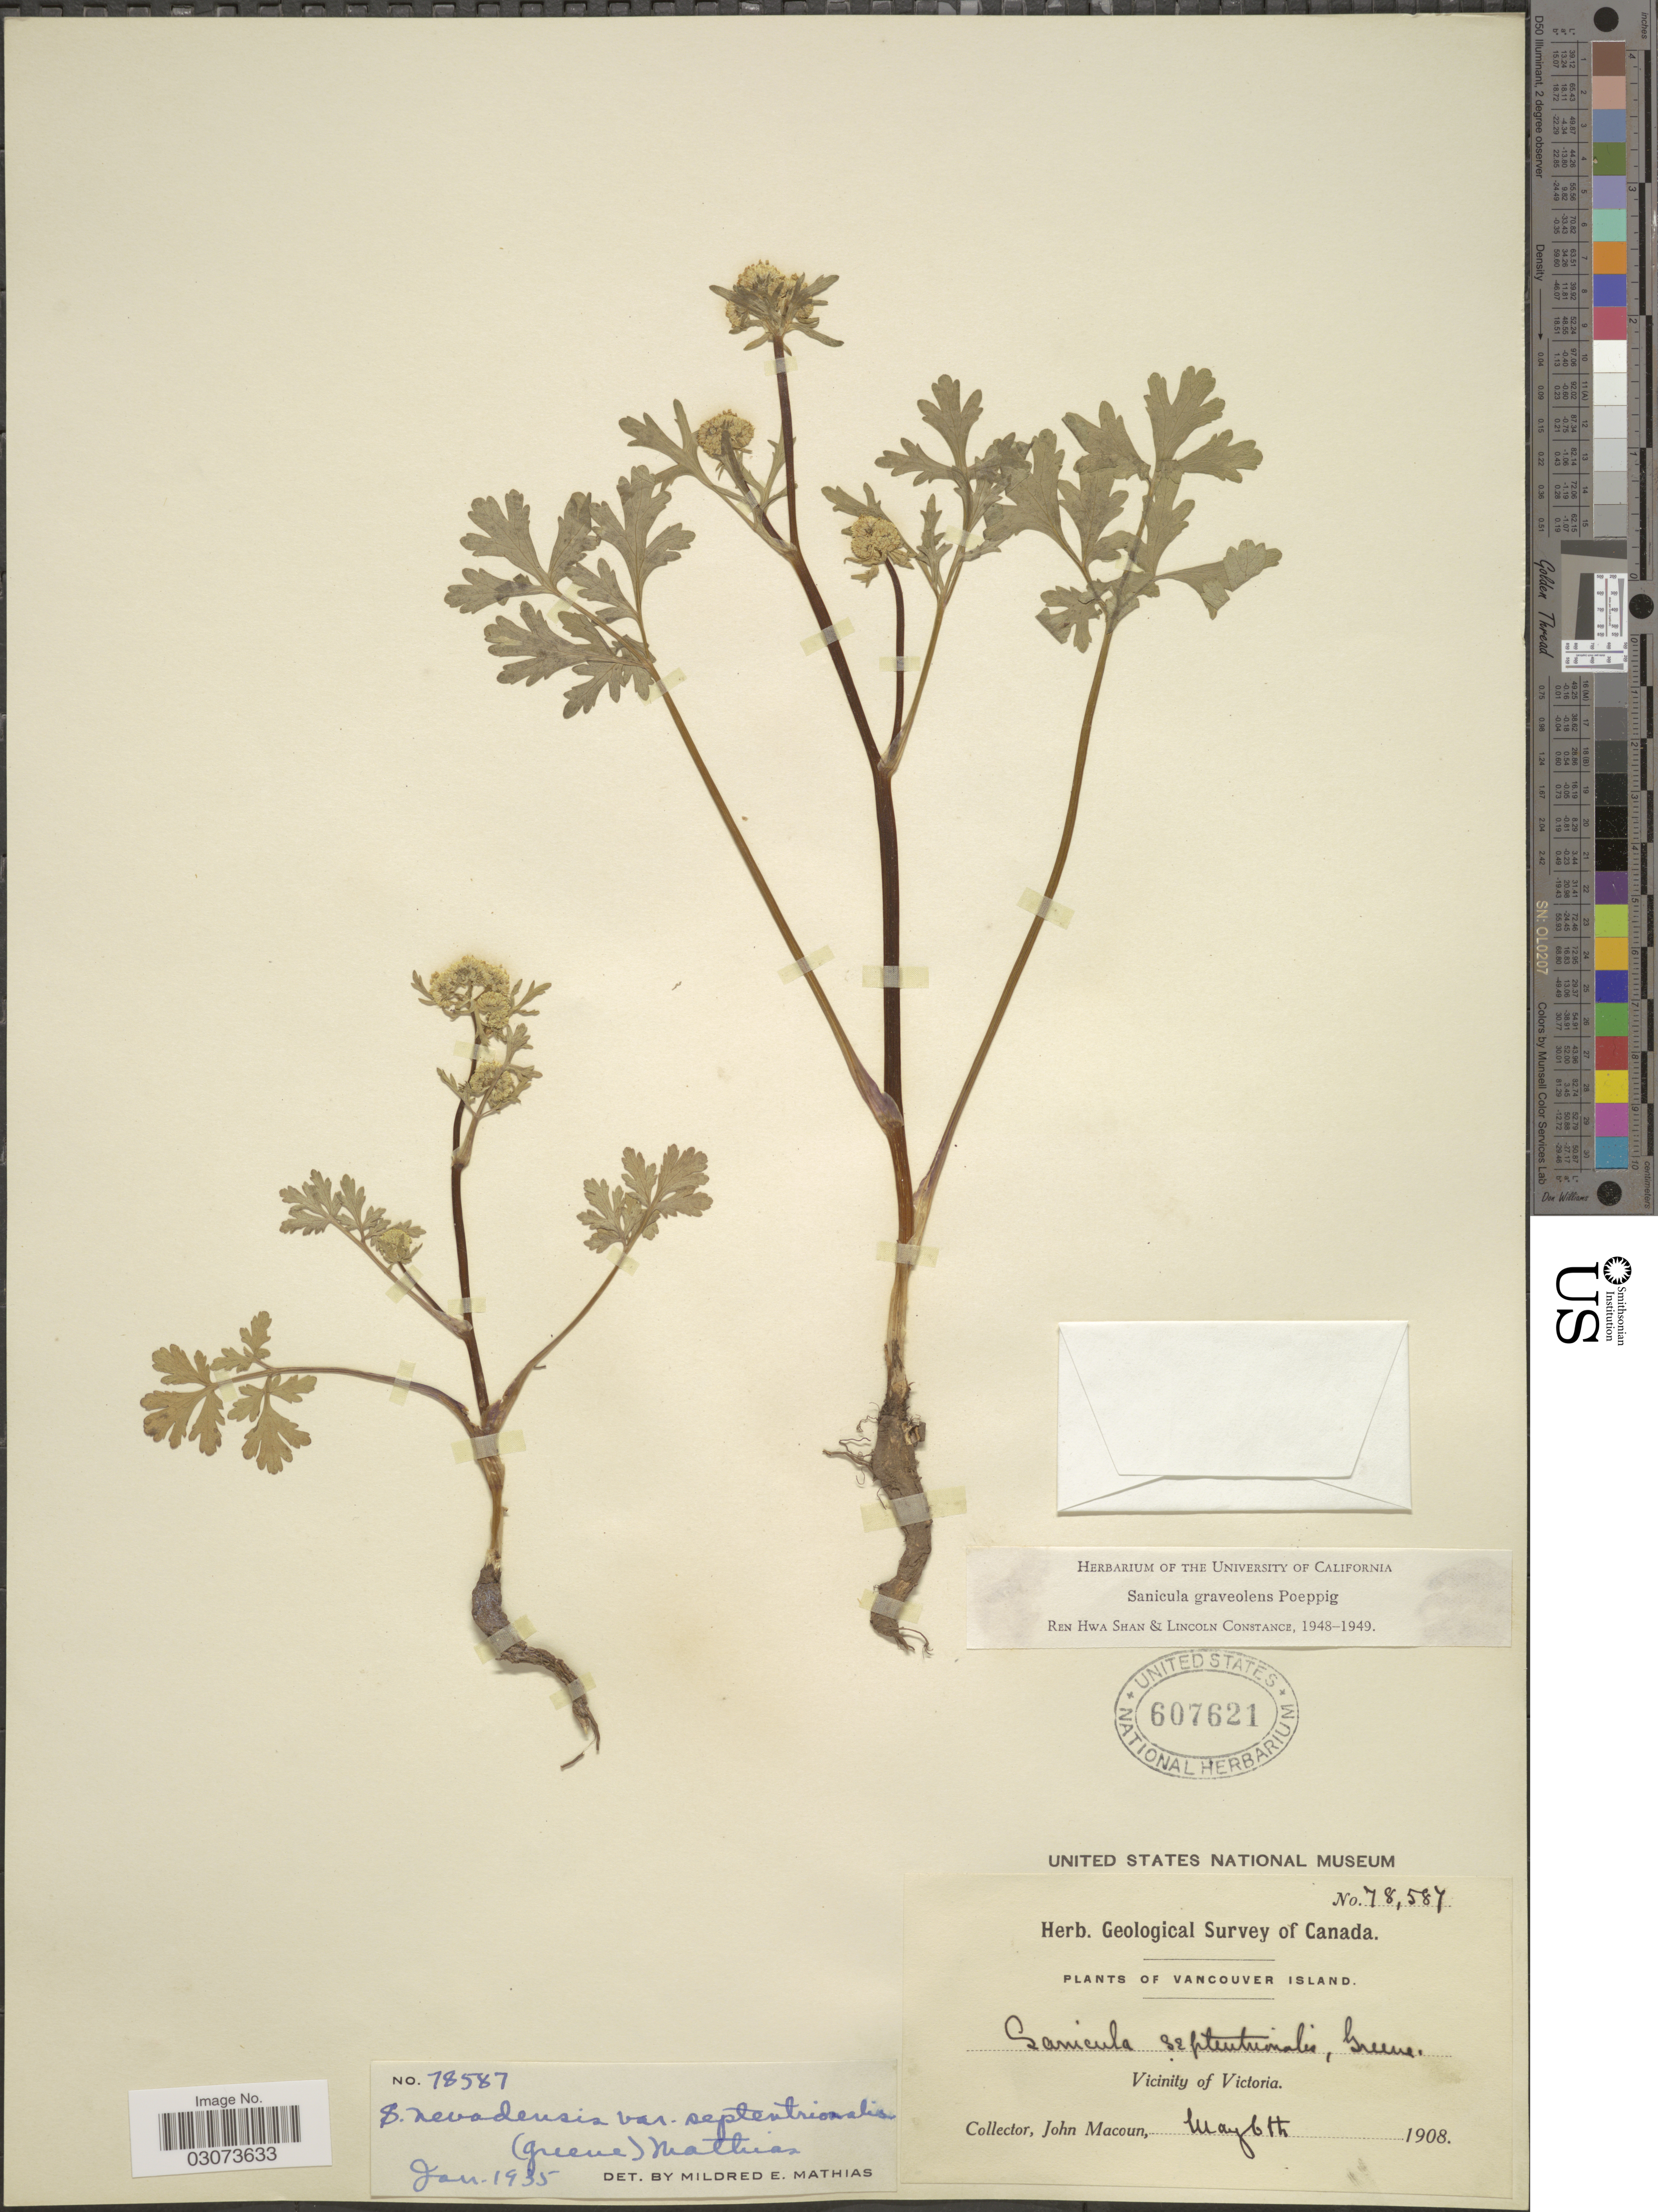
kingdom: Plantae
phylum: Tracheophyta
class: Magnoliopsida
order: Apiales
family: Apiaceae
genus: Sanicula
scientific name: Sanicula graveolens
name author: Poepp. ex DC.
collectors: J. Macoun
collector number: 78587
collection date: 1908-05-06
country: Canada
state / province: British Columbia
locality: Vancouver Island. Vicinity of Victoria.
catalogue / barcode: US 607621